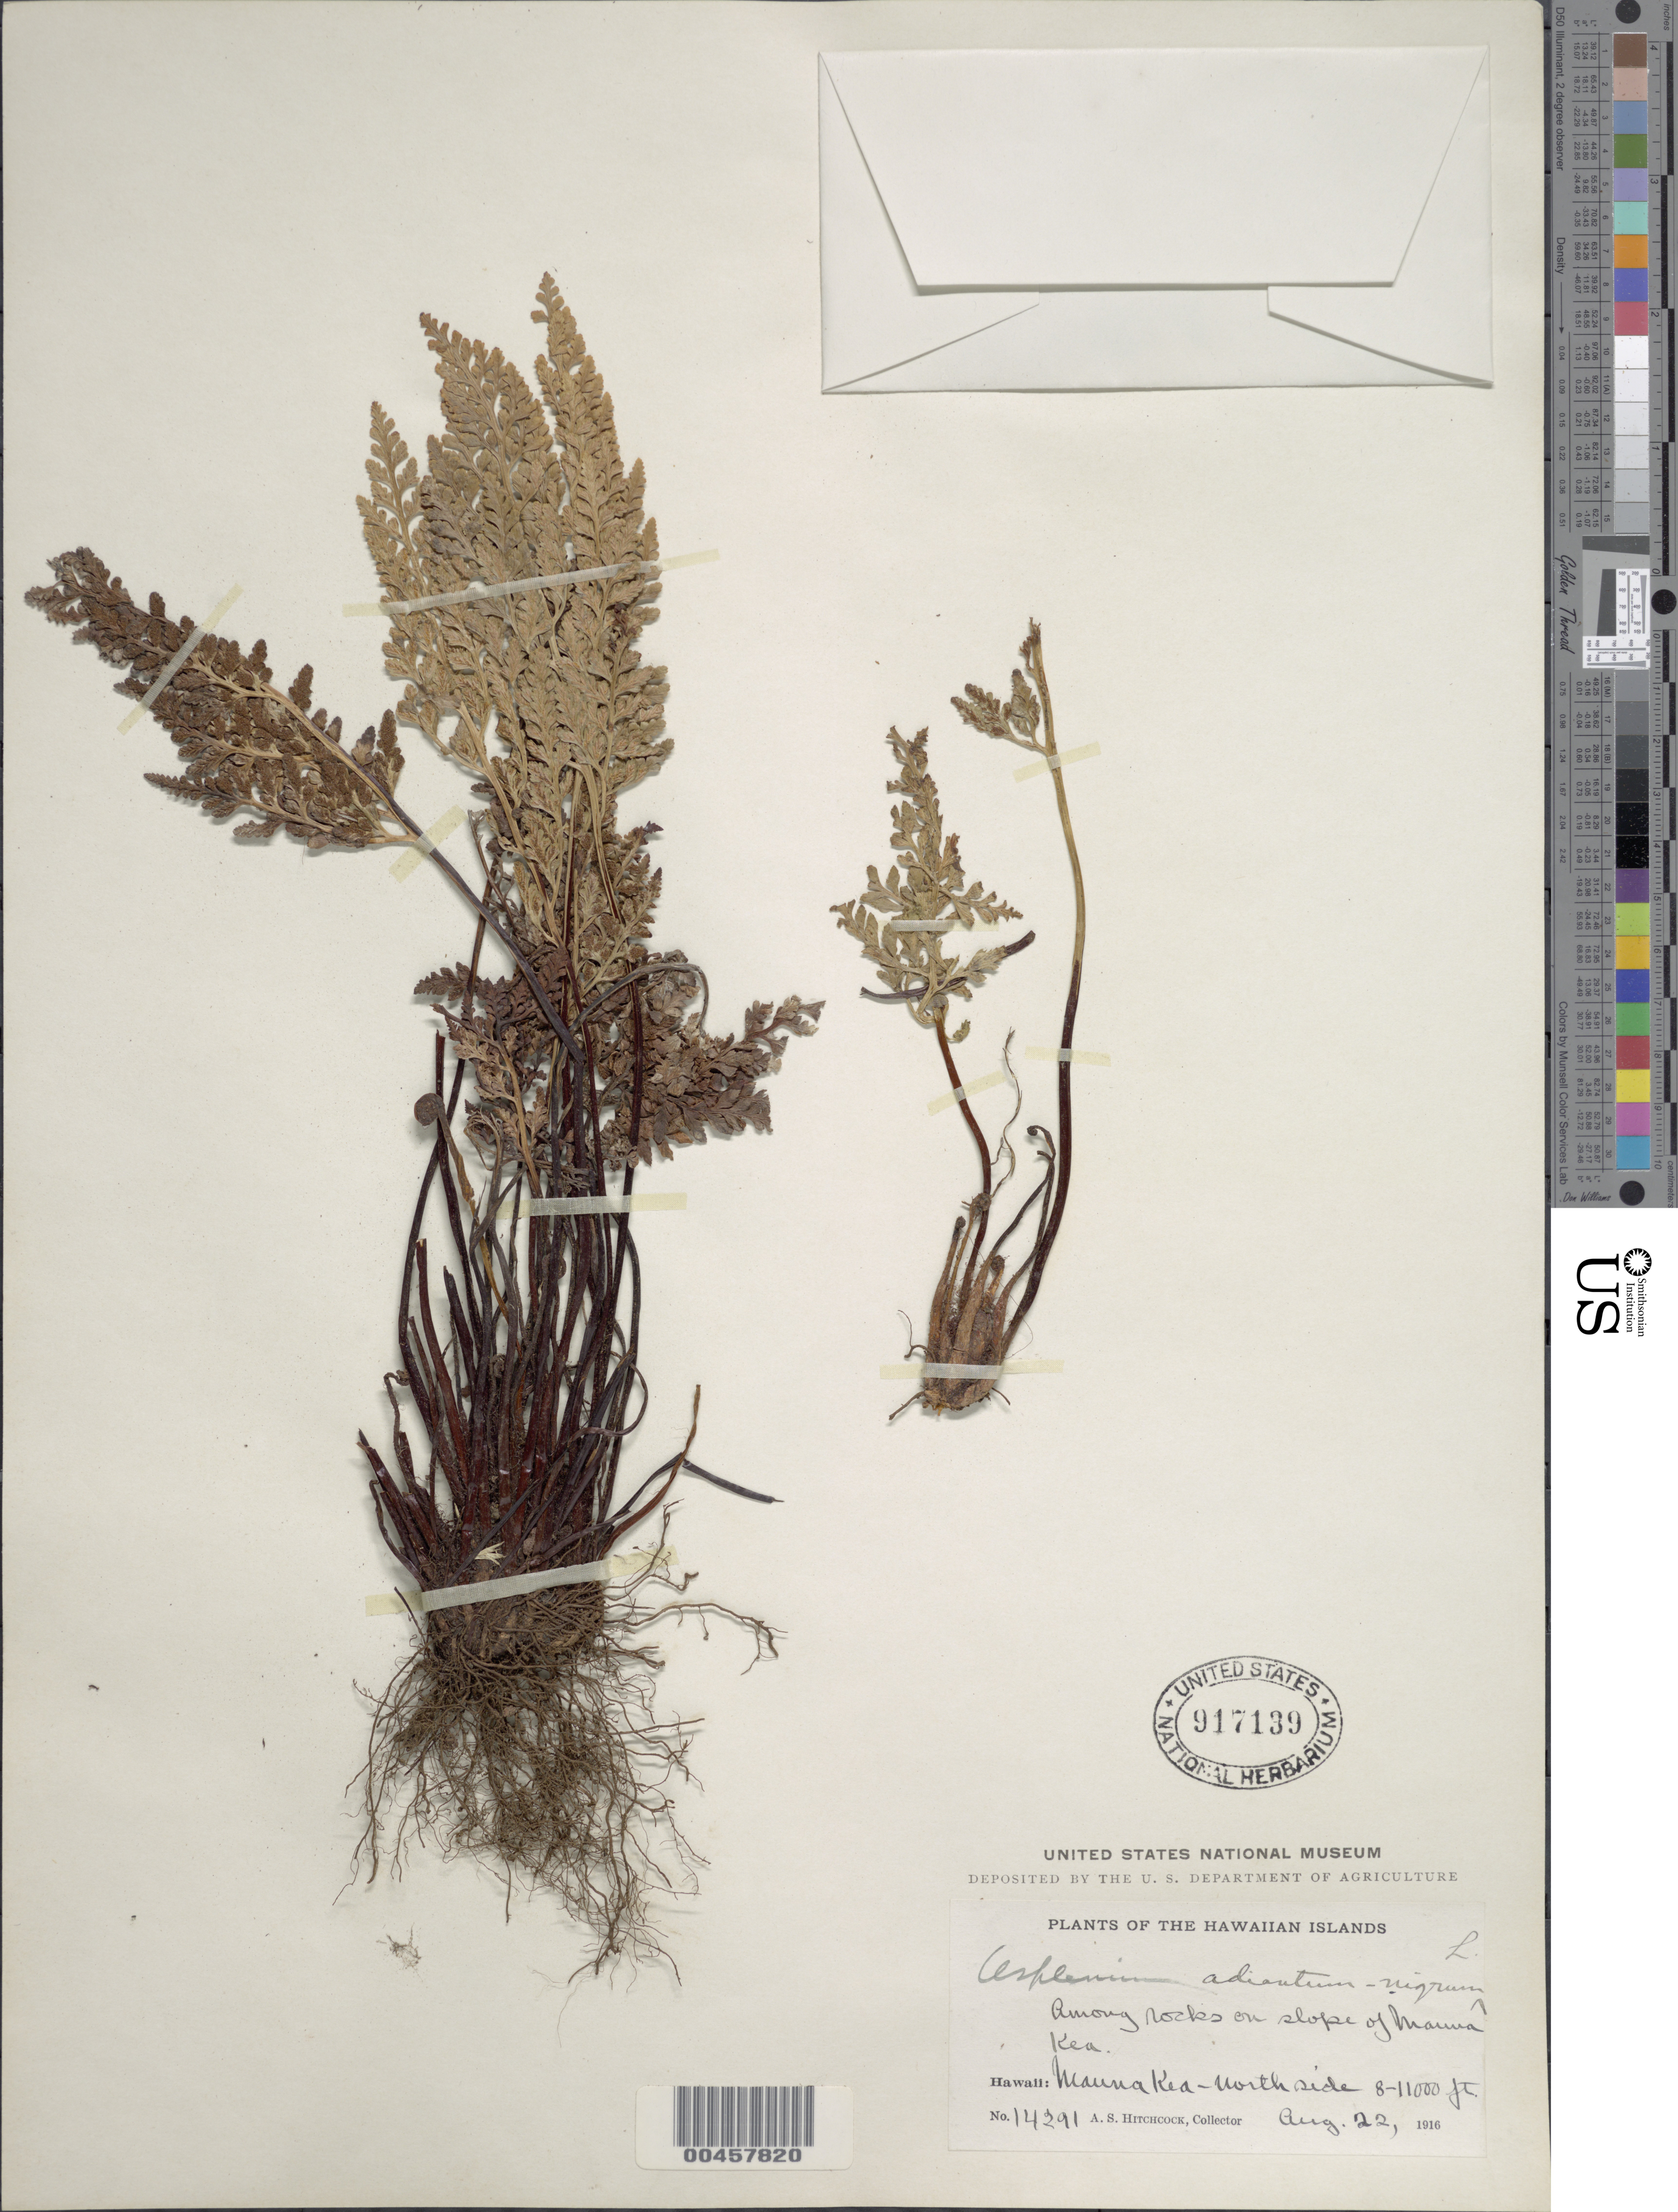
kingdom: Plantae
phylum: Tracheophyta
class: Polypodiopsida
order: Polypodiales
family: Aspleniaceae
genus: Asplenium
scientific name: Asplenium adiantum-nigrum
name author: L.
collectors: A. S. Hitchcock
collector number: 14291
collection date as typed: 22 Aug 1916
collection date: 1916-08-22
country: United States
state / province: Hawaii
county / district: Hawaii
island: Hawaii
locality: Mauna Kea - north side, on slope of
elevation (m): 2438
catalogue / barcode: US 917139